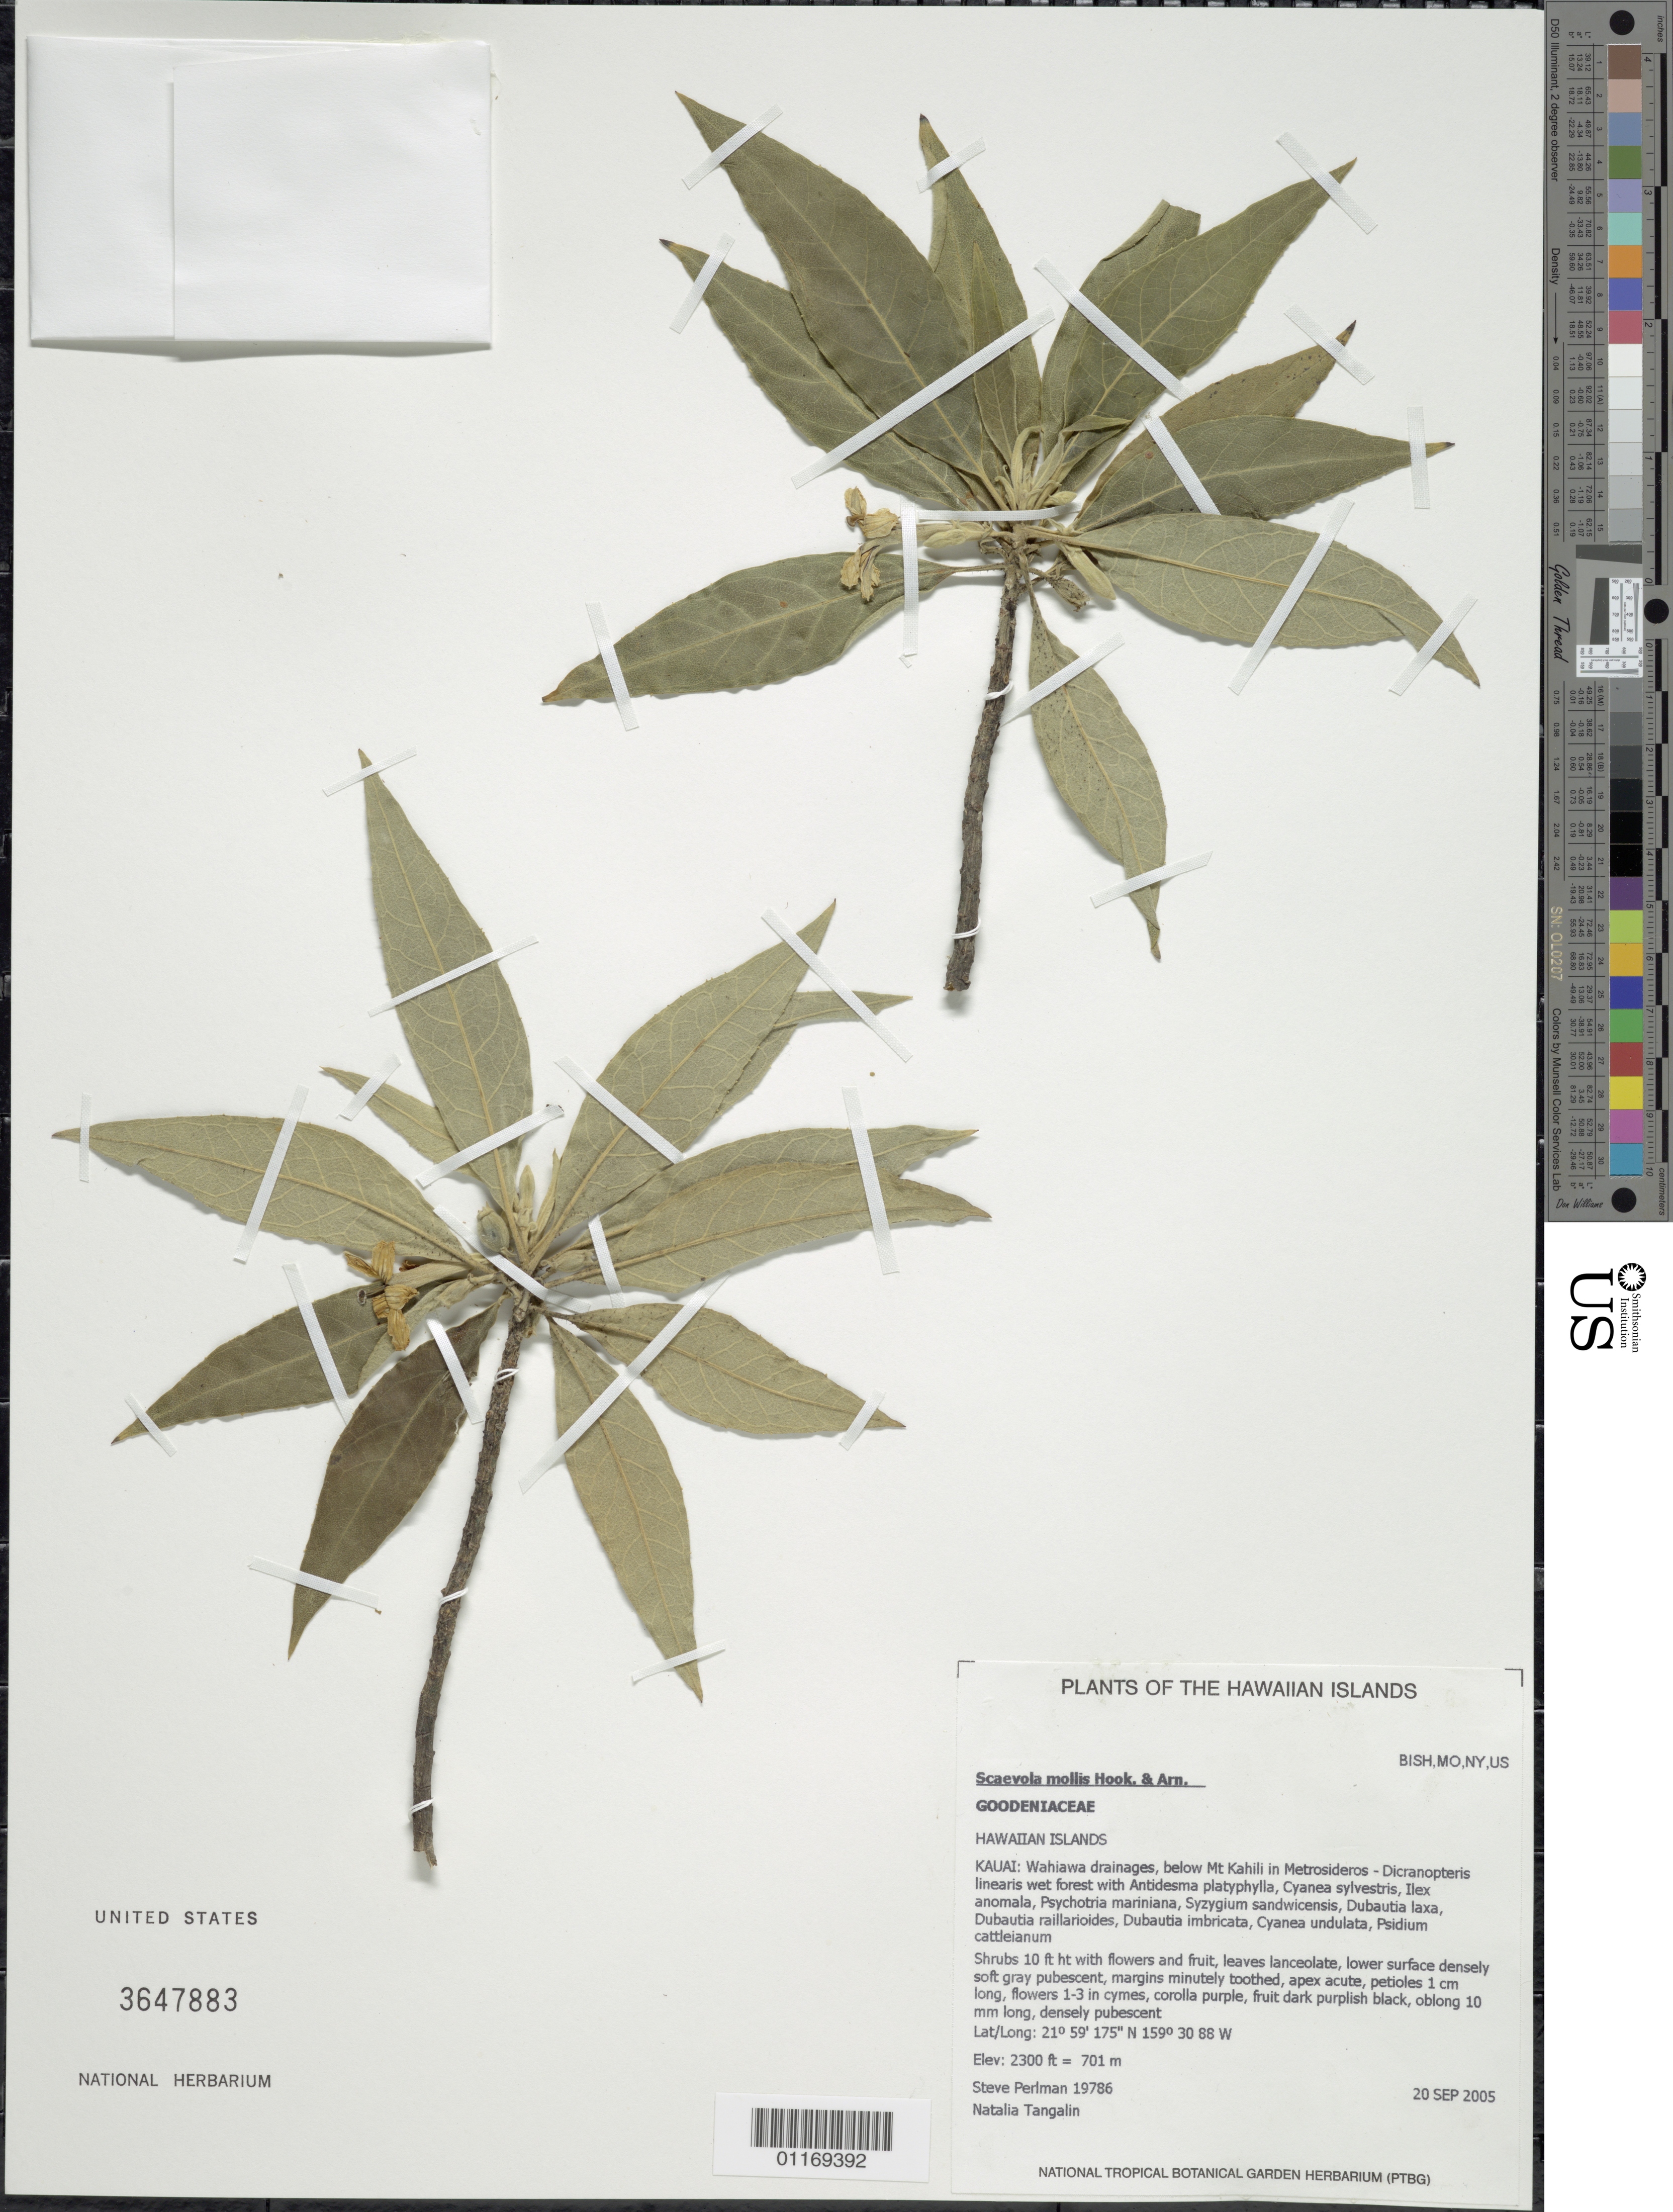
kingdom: Plantae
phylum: Tracheophyta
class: Magnoliopsida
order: Asterales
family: Goodeniaceae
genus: Scaevola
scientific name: Scaevola mollis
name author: Hook. & Arn.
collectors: S. P. Perlman & N. Tangalin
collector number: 19786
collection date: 2005-09-20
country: United States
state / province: Hawaii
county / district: Kaui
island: Kaua'i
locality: Wahiawa drainages, below Mt. Kahili.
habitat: Wet forest.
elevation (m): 701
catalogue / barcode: US 3647883